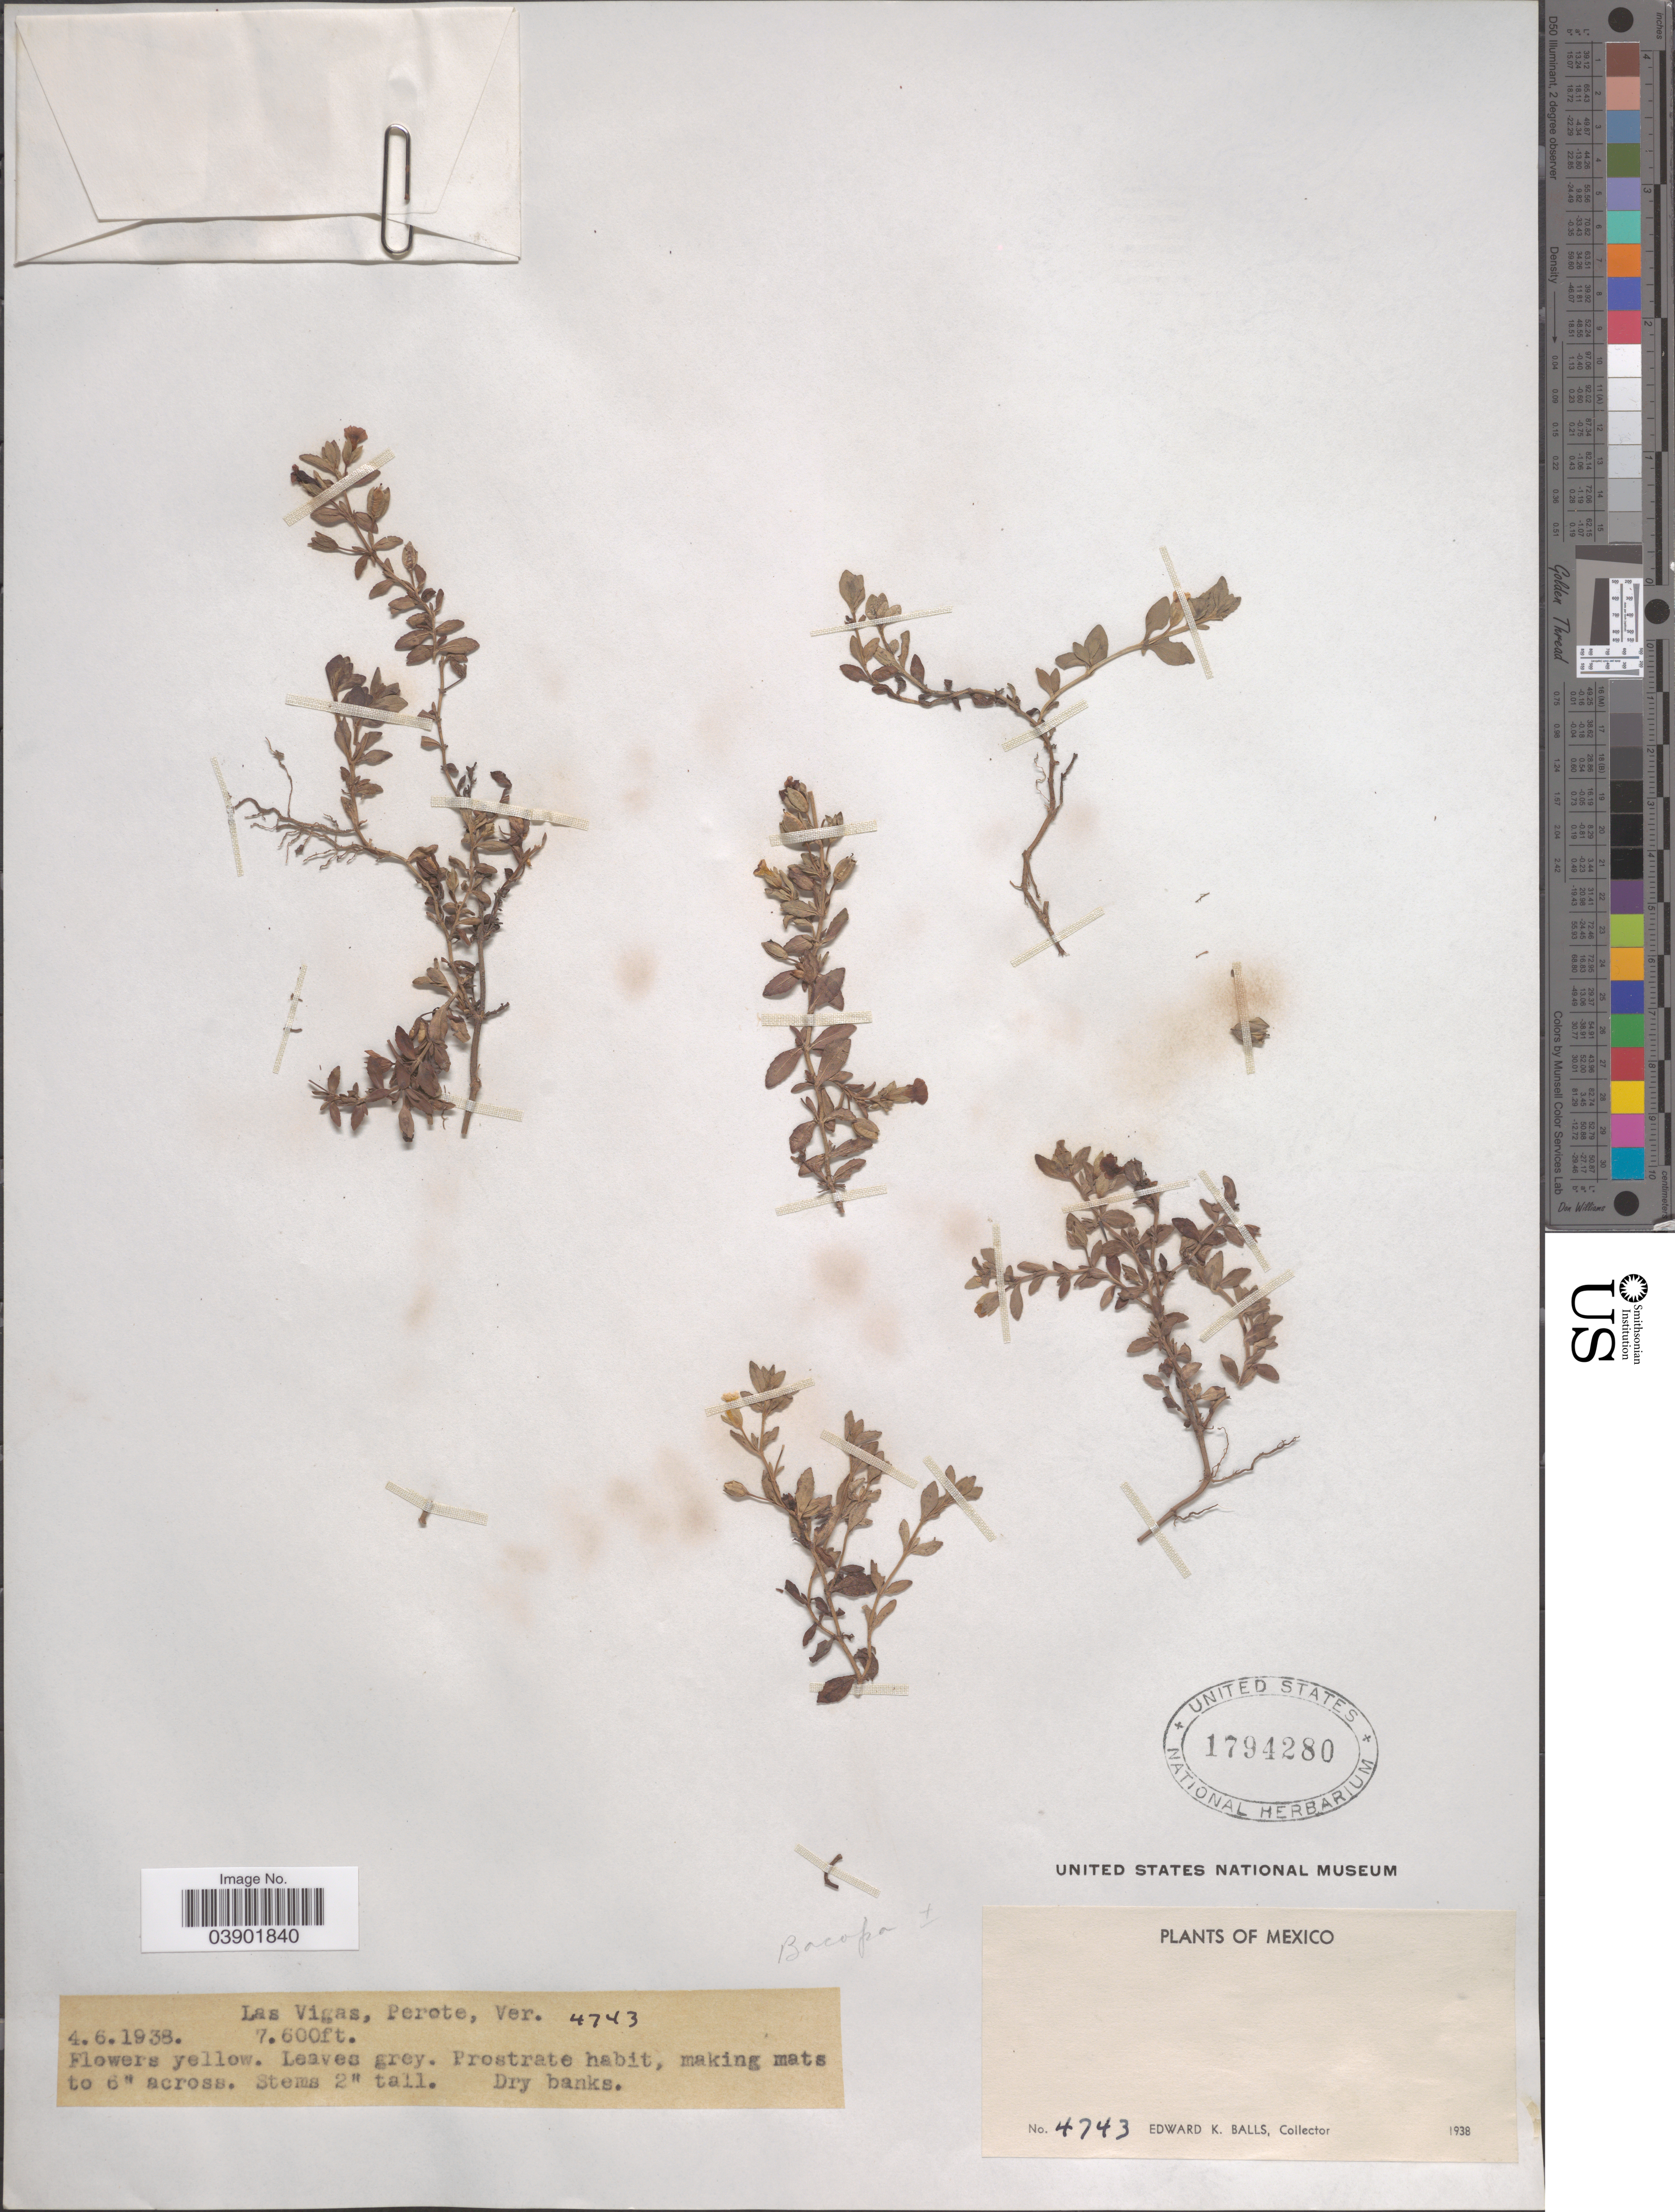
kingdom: Plantae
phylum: Tracheophyta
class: Magnoliopsida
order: Lamiales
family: Plantaginaceae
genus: Bacopa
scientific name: Bacopa sp.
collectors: E. K. Balls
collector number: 4743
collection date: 1938-06-04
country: Mexico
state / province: Veracruz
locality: Las Vigas, Perote, Ver.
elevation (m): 2316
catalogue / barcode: US 1794280